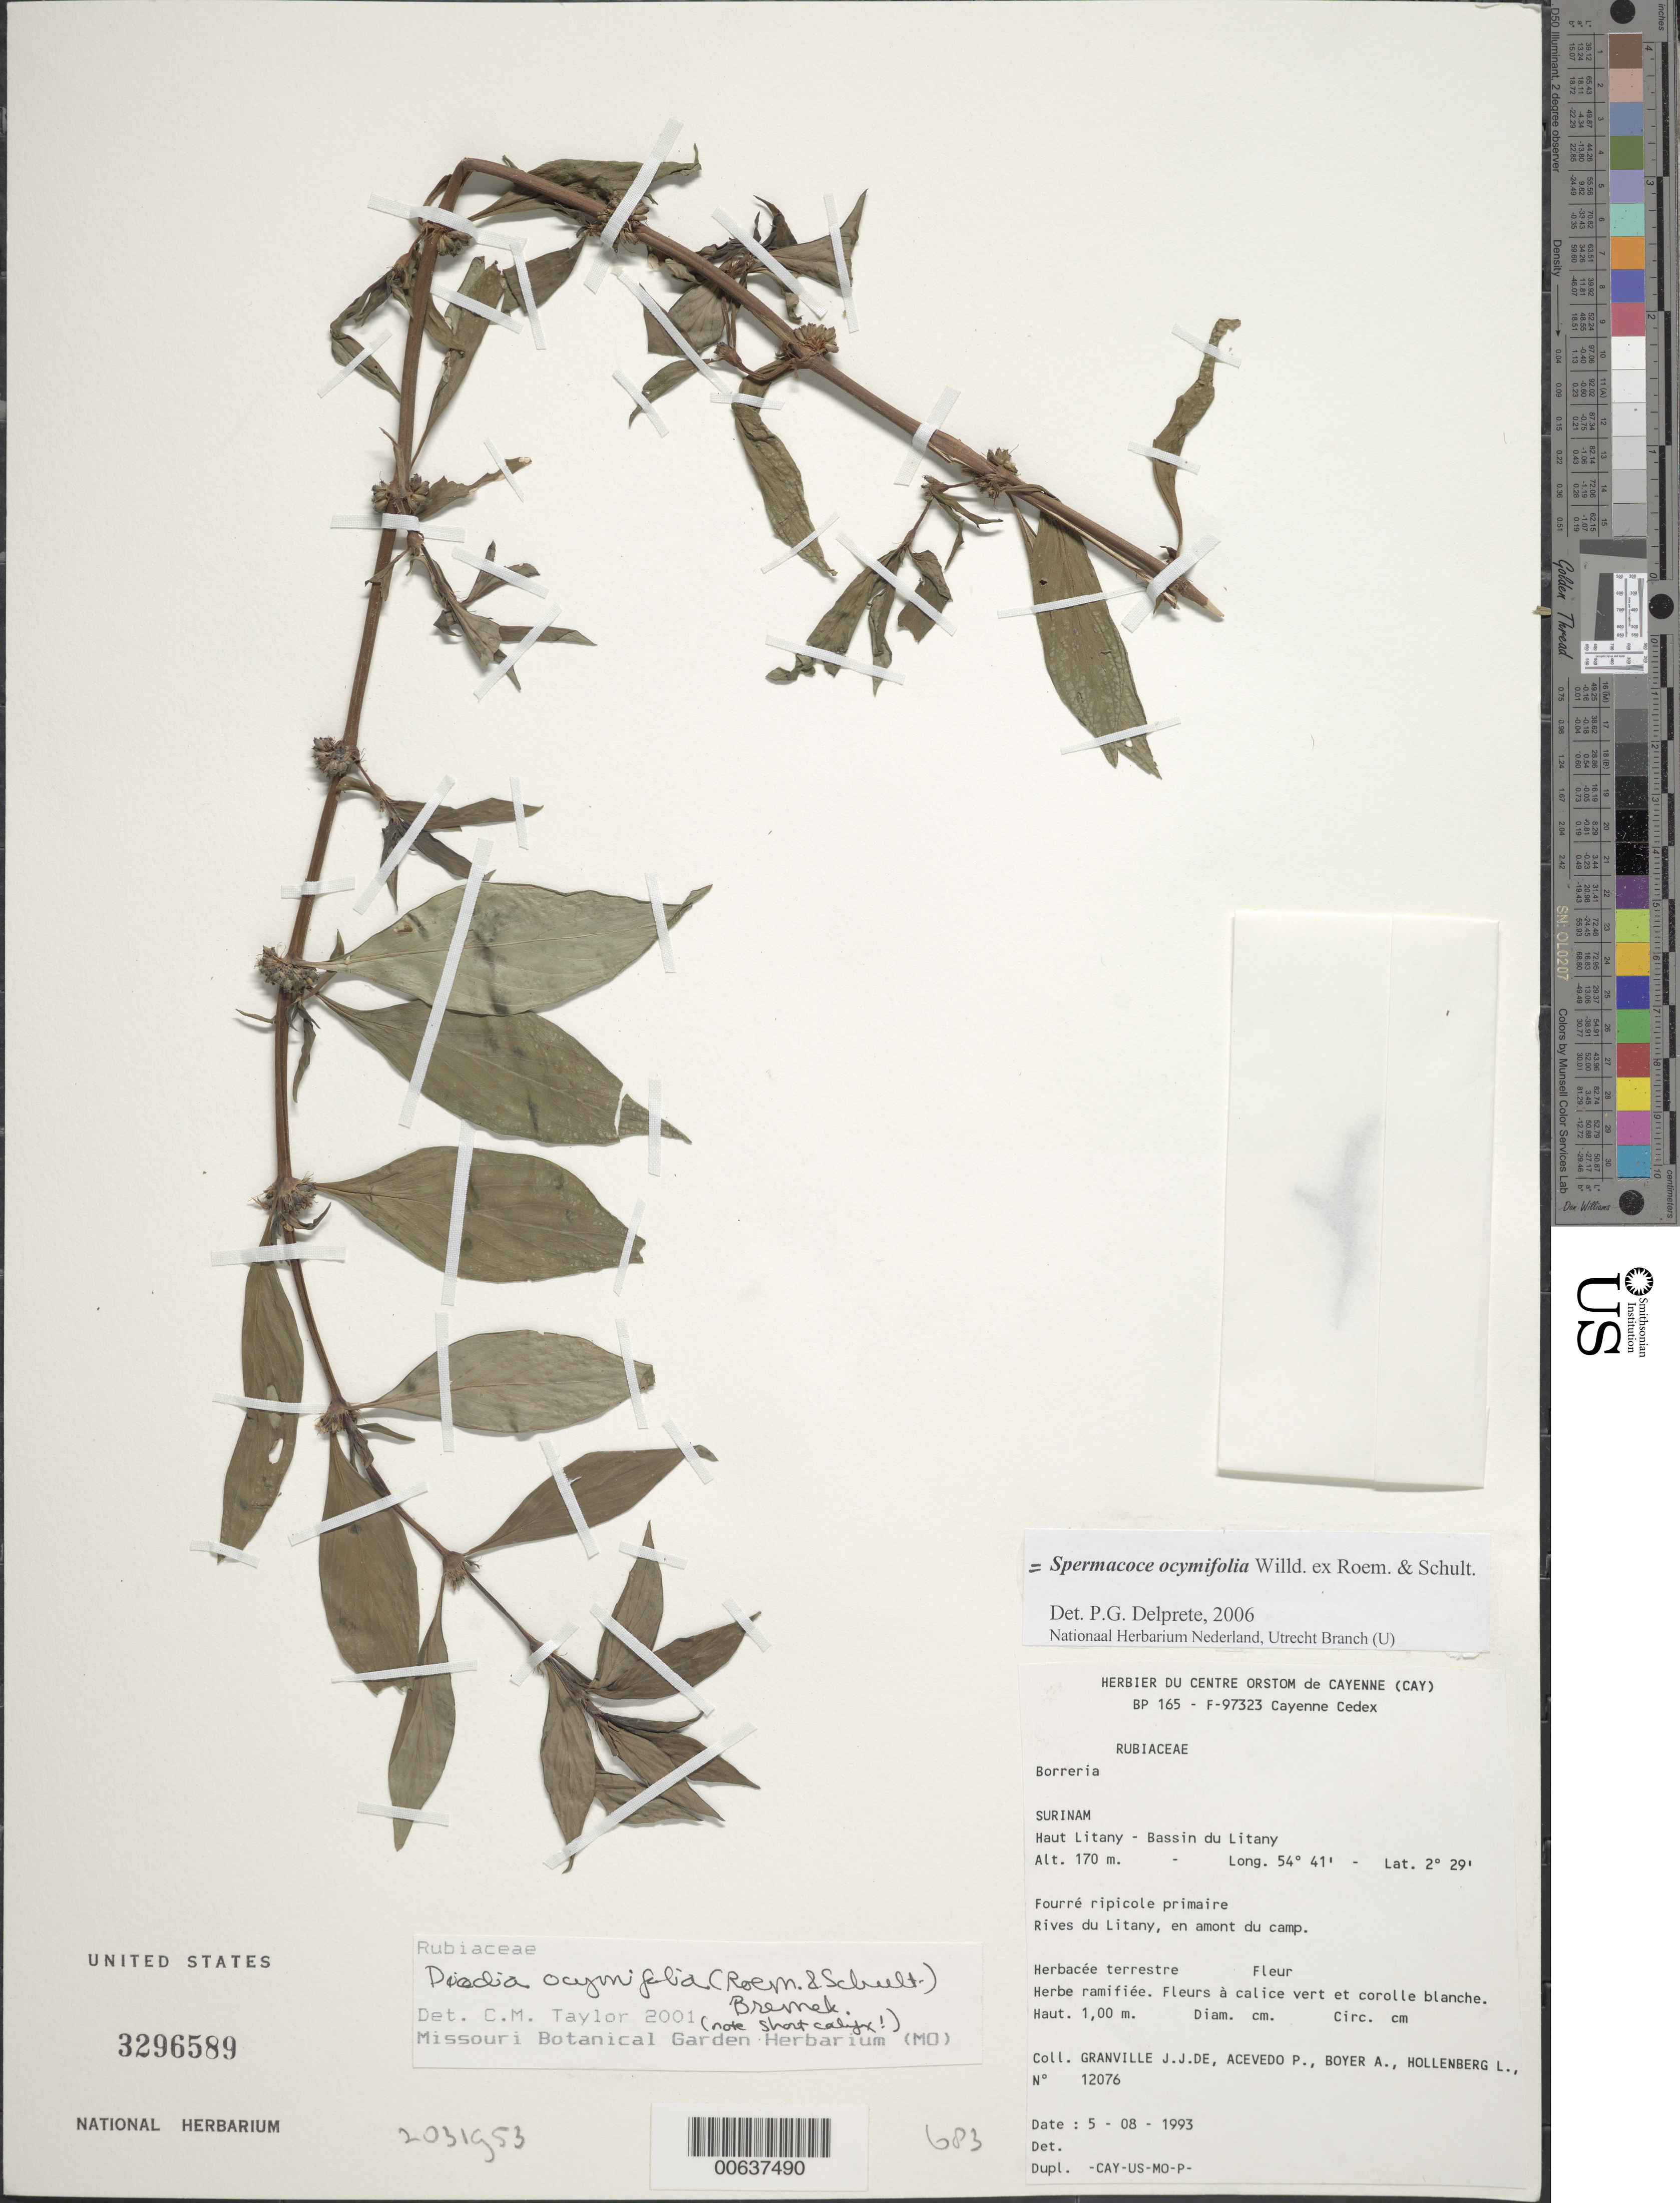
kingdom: Plantae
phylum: Tracheophyta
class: Magnoliopsida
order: Gentianales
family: Rubiaceae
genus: Spermacoce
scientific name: Spermacoce ocymifolia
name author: Willd. ex Roem. & Schult.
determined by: Delprete, P. G., Herb. de Guyane Cay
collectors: J.-J. de Granville, P. Acevedo-Rodr., A. Boyer & L. Hollenberg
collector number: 12076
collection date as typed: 5-Aug-93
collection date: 1993-08-05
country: Suriname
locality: Haut Litany, Bassin du Litany, rives du Litany, en amont du camp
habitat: Primary riparian forest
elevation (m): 170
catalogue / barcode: US 3296589